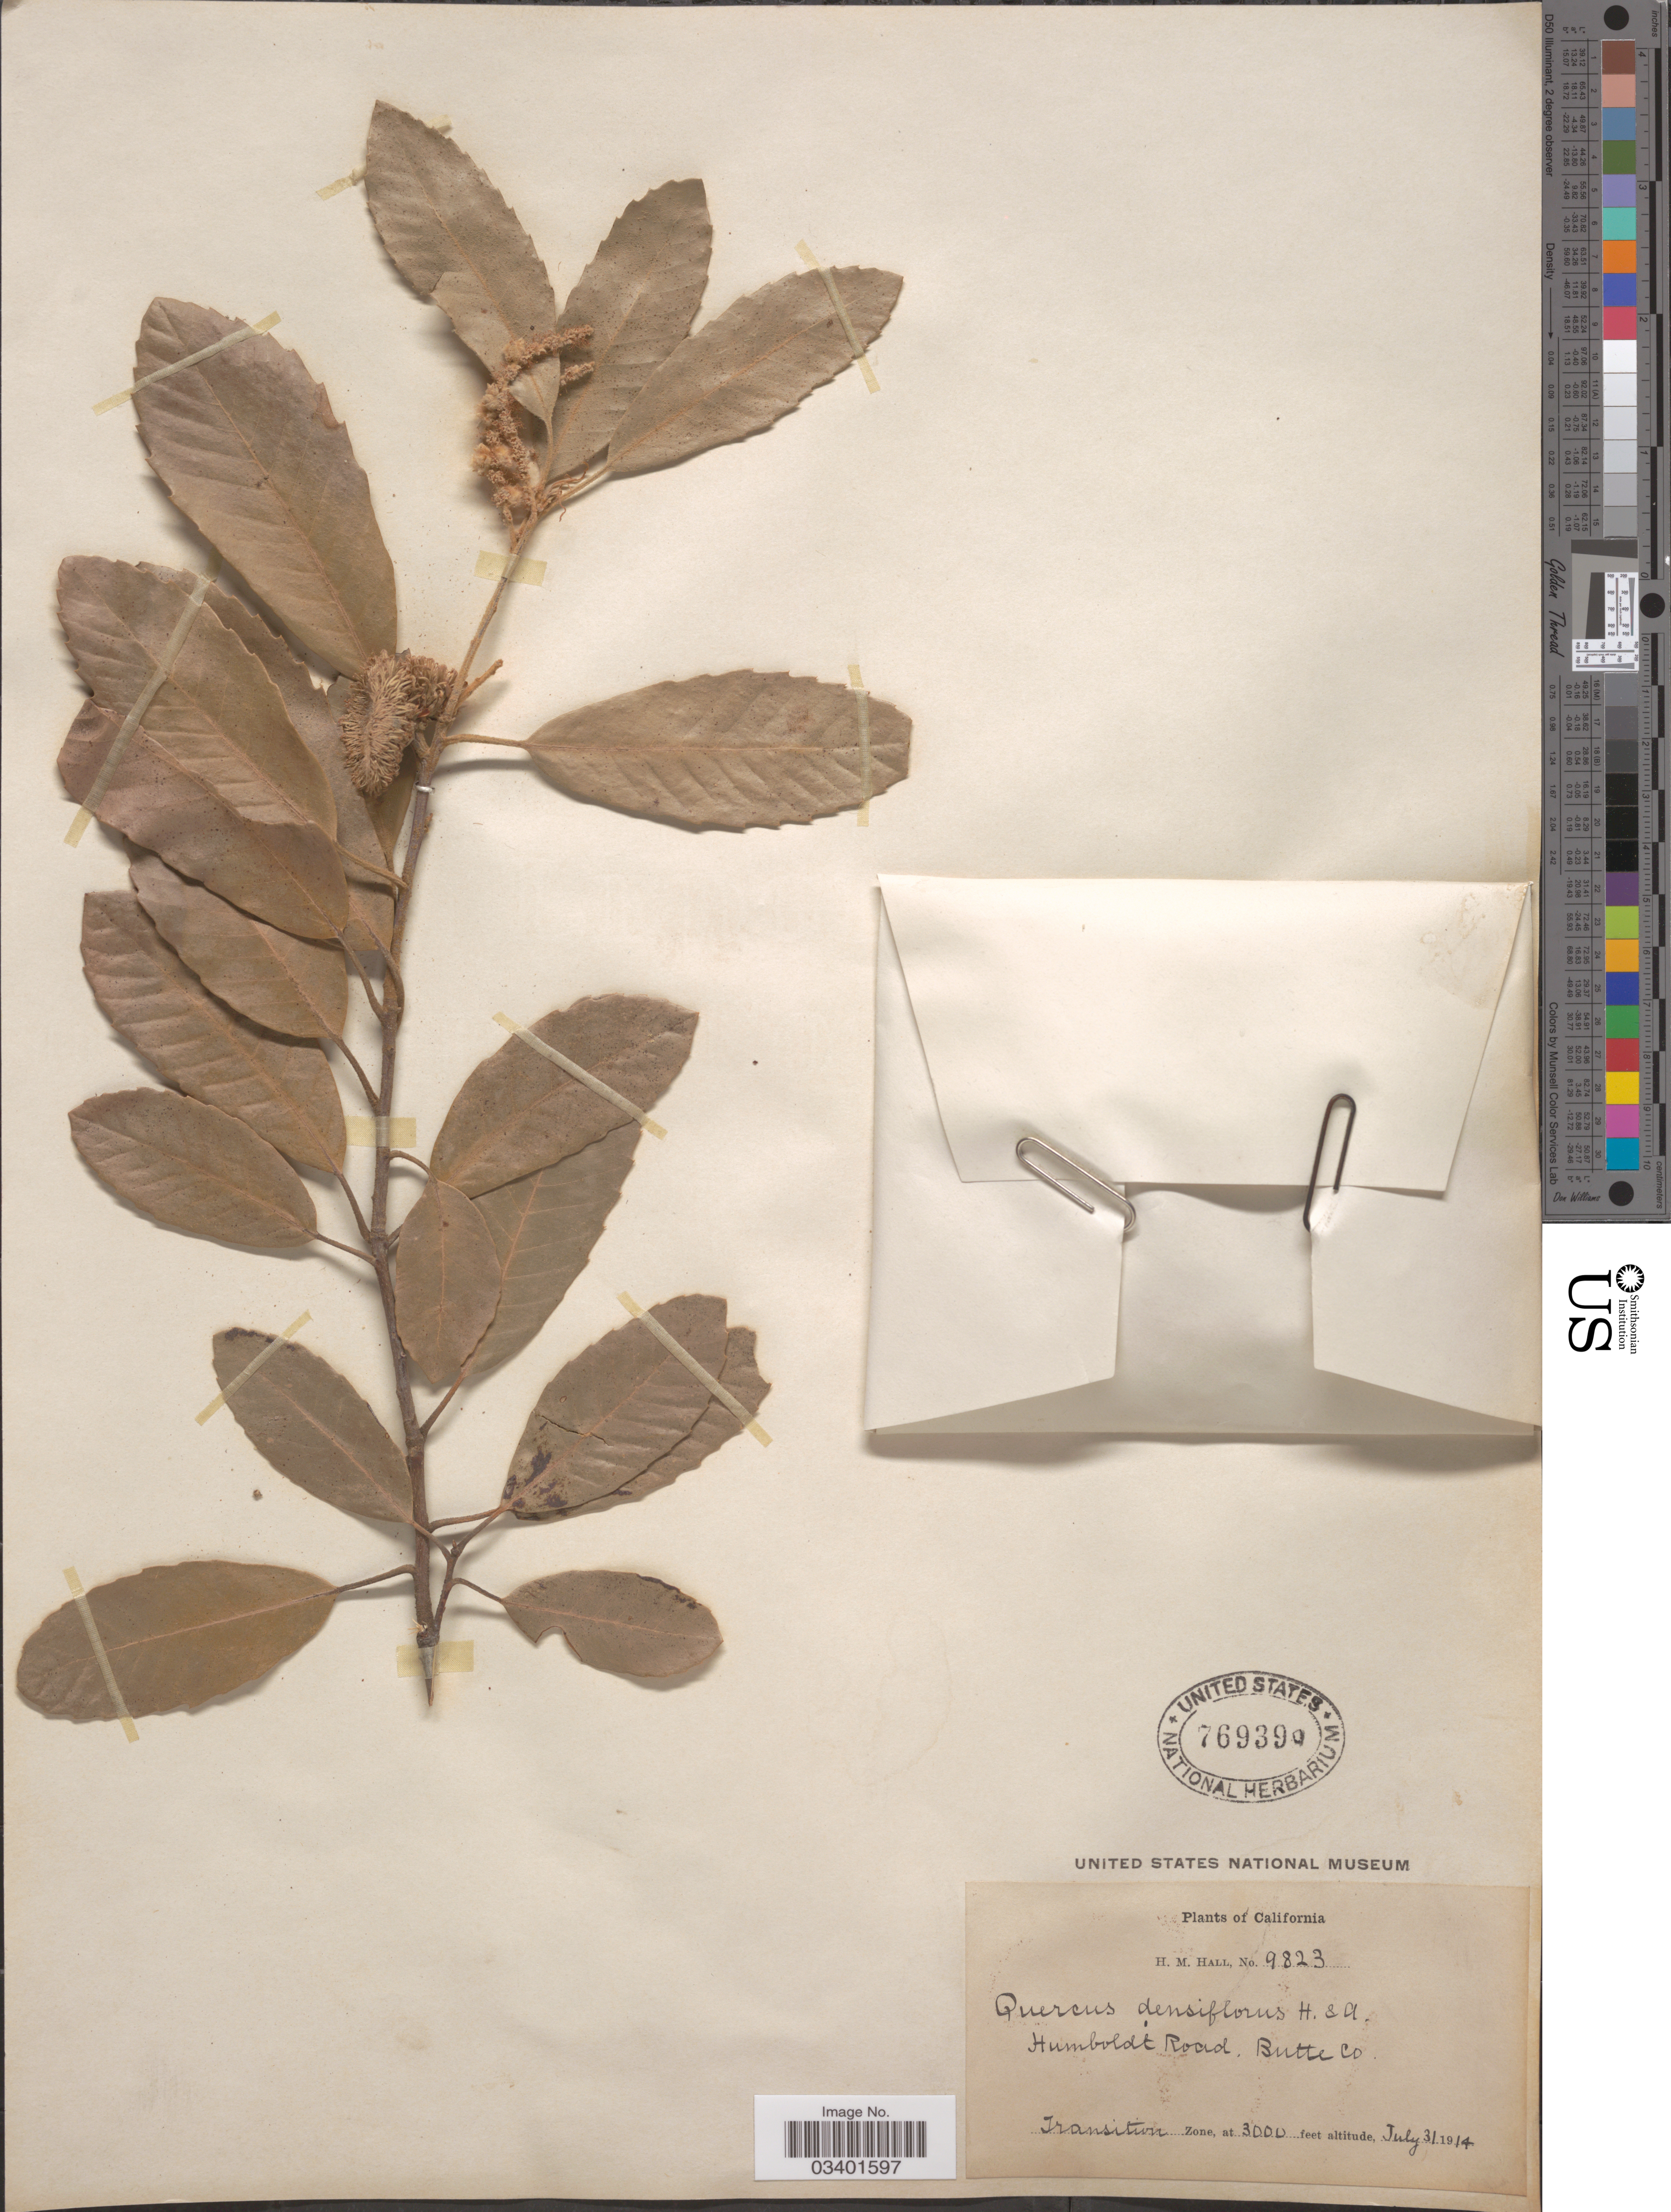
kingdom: Plantae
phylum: Tracheophyta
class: Magnoliopsida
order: Fagales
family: Fagaceae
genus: Notholithocarpus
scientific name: Notholithocarpus densiflorus var. densiflorus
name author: (Hook. & Arn.) P. S. Manos et al.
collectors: H. M. Hall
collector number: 9823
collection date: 1914-07-31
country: United States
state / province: California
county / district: Butte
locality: Humboldt Road. Butte Co. Transition Zone.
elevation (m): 914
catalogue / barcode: US 769390